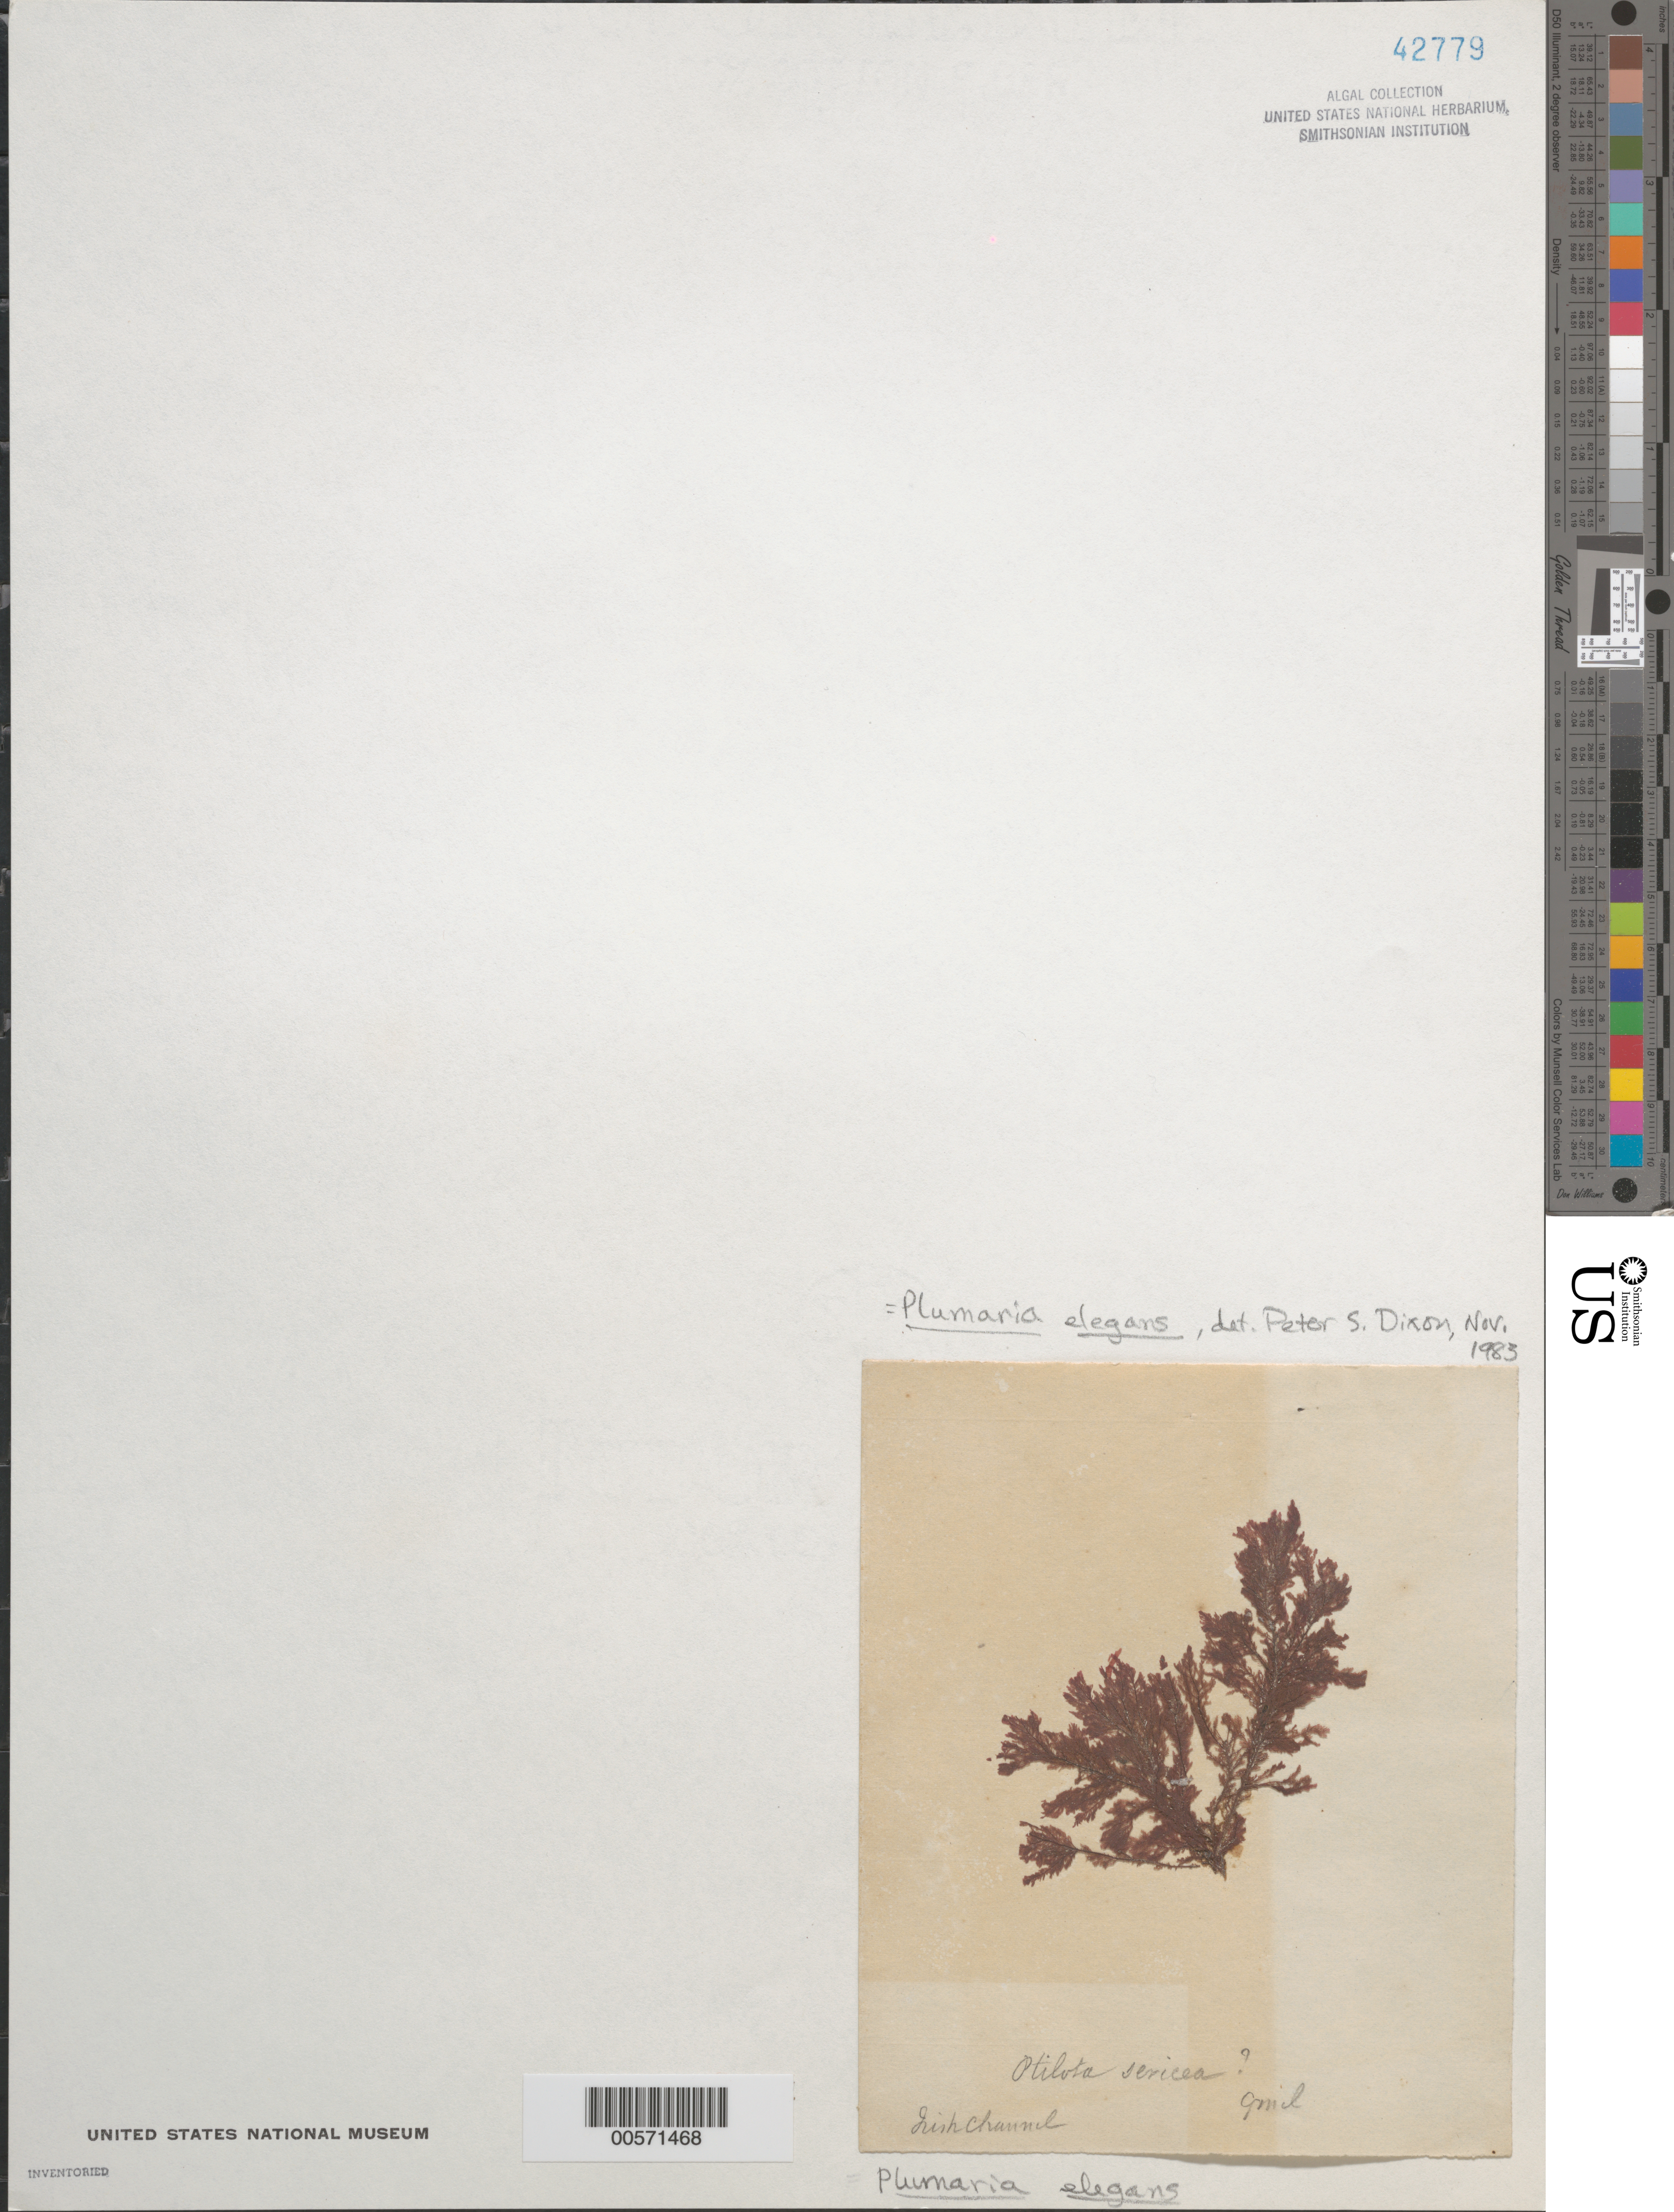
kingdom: Plantae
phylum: Rhodophyta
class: Florideophyceae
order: Ceramiales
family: Wrangeliaceae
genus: Plumaria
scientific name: Plumaria plumosa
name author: (Hudson) Kuntze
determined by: Algae name updating Project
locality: Irish Channel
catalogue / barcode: US 42779